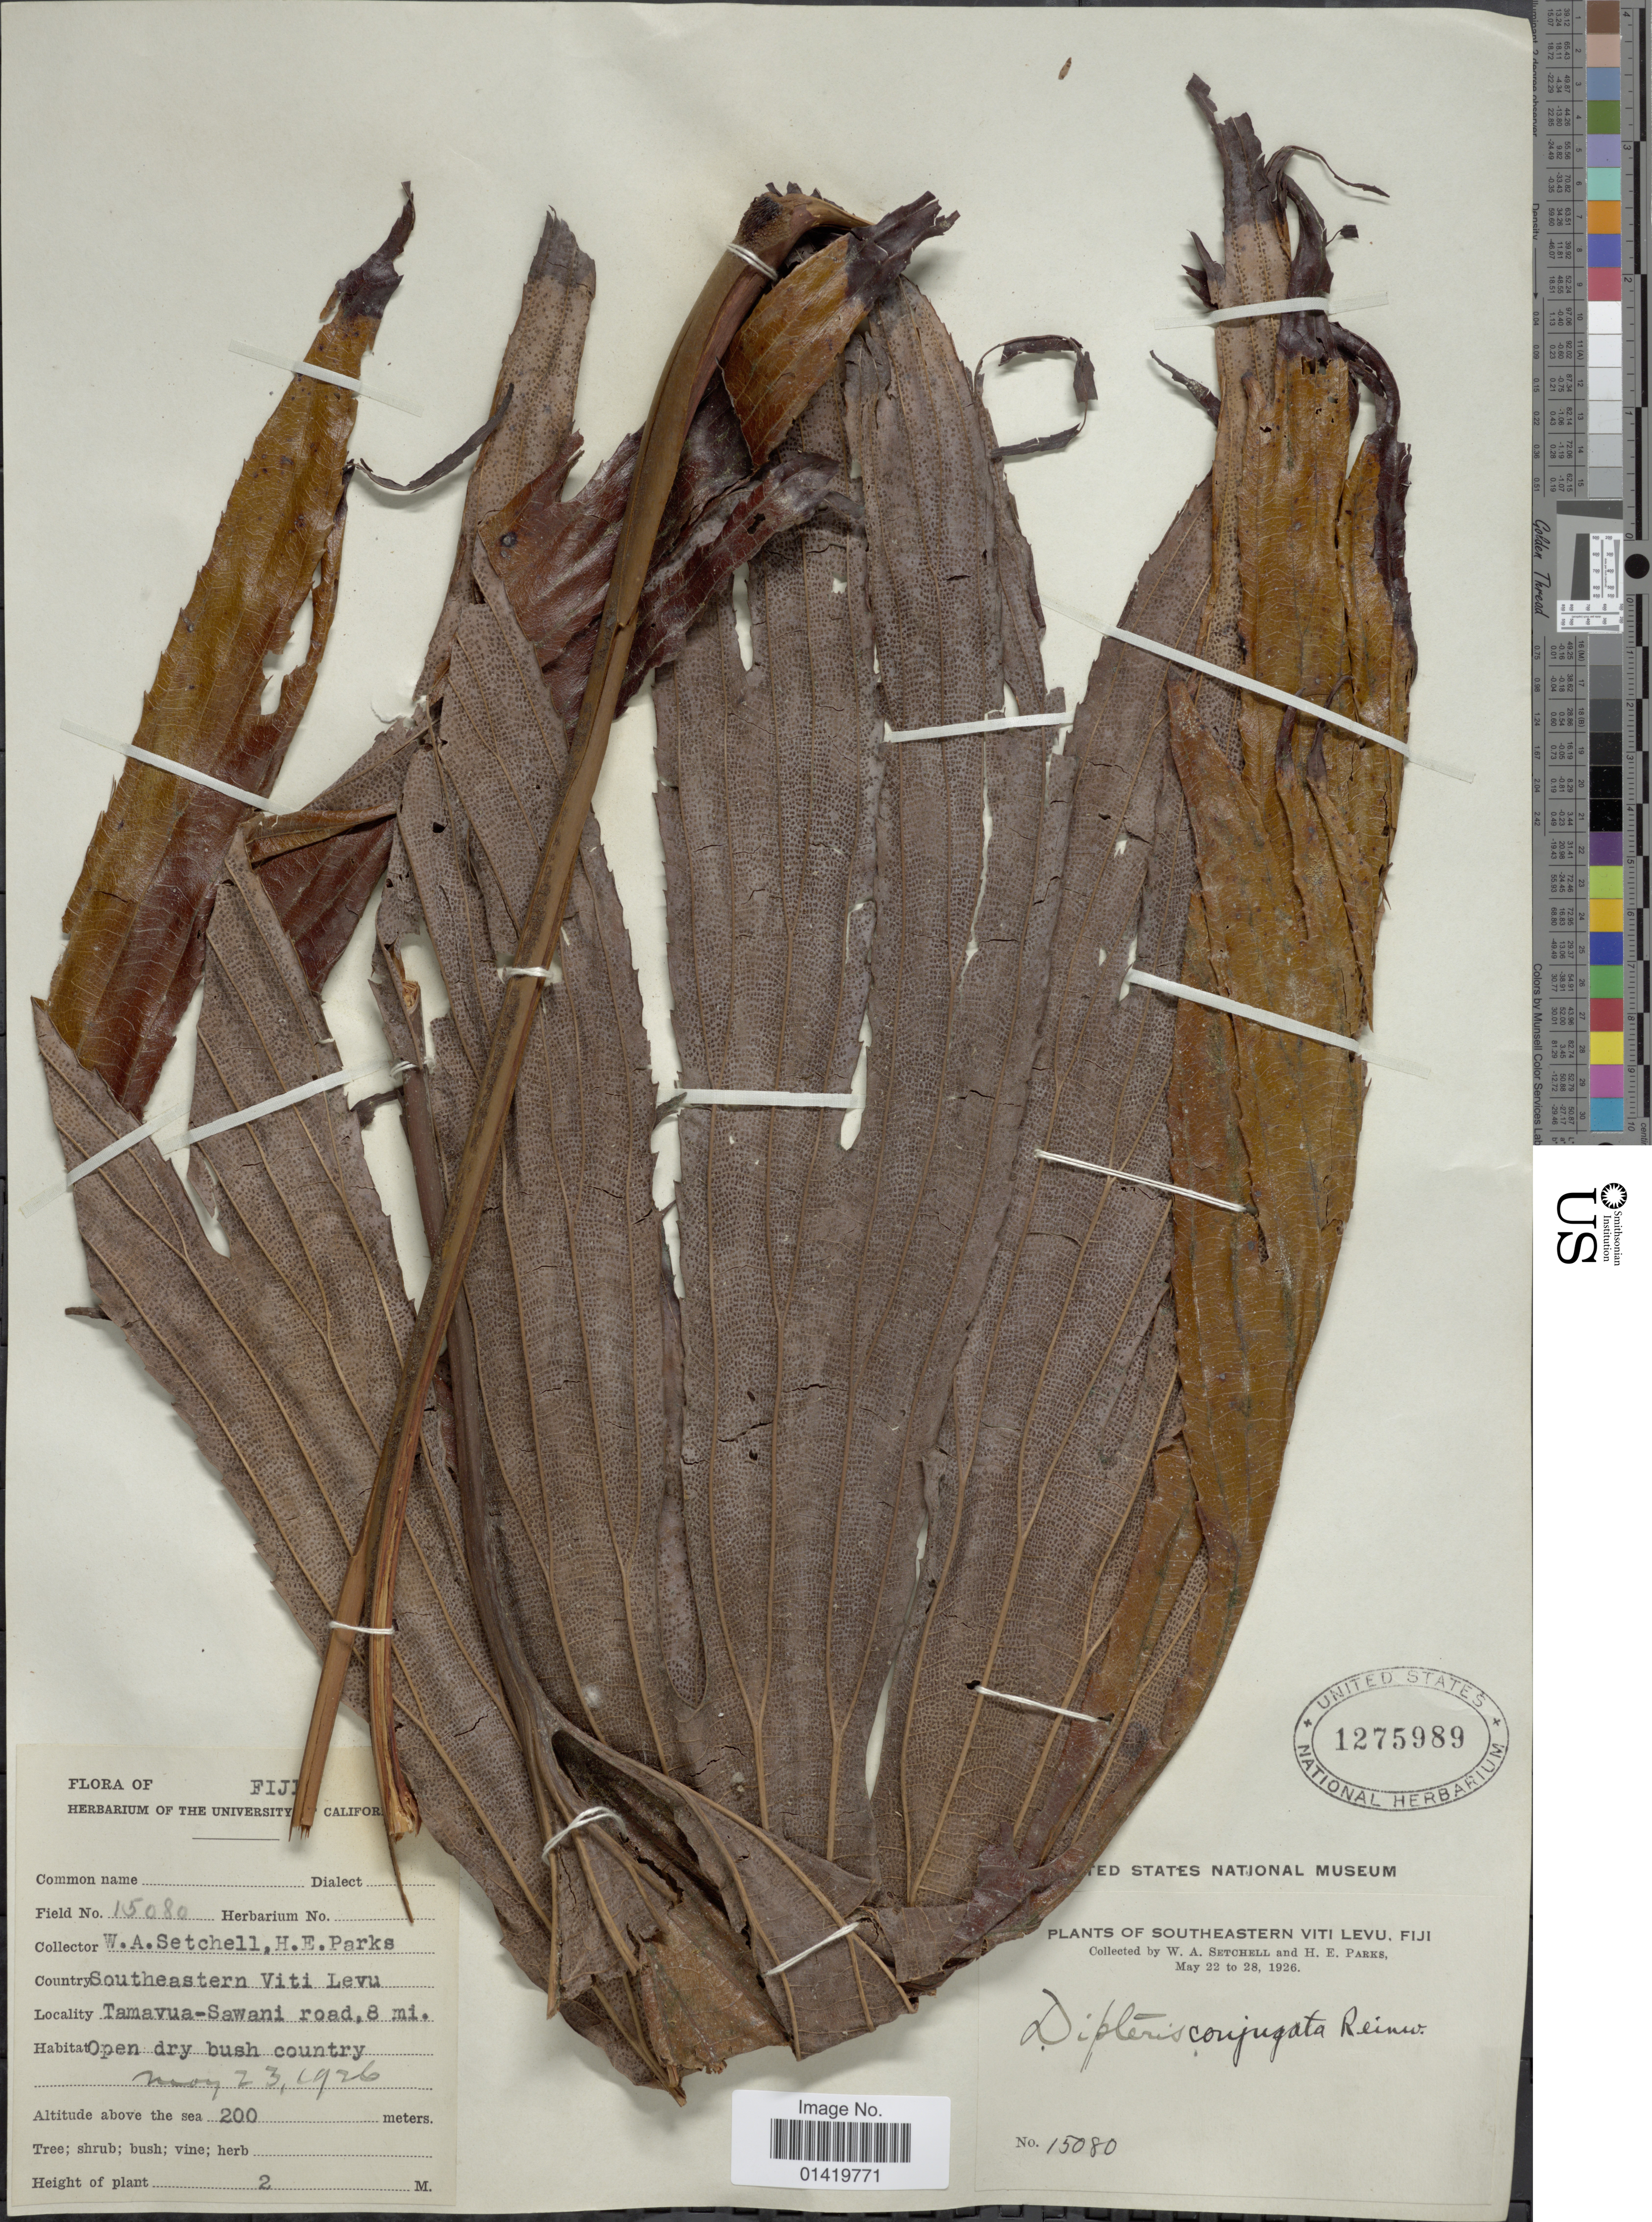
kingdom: Plantae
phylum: Tracheophyta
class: Polypodiopsida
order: Gleicheniales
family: Dipteridaceae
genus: Dipteris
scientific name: Dipteris conjugata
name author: Reinw.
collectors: W. Setchell & H. E. Parks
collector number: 15080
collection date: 1926-05-23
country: Fiji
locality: Southeastern Viti Levu, Tamavua-Sawani road, 8 mi.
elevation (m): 200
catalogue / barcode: US 1275989